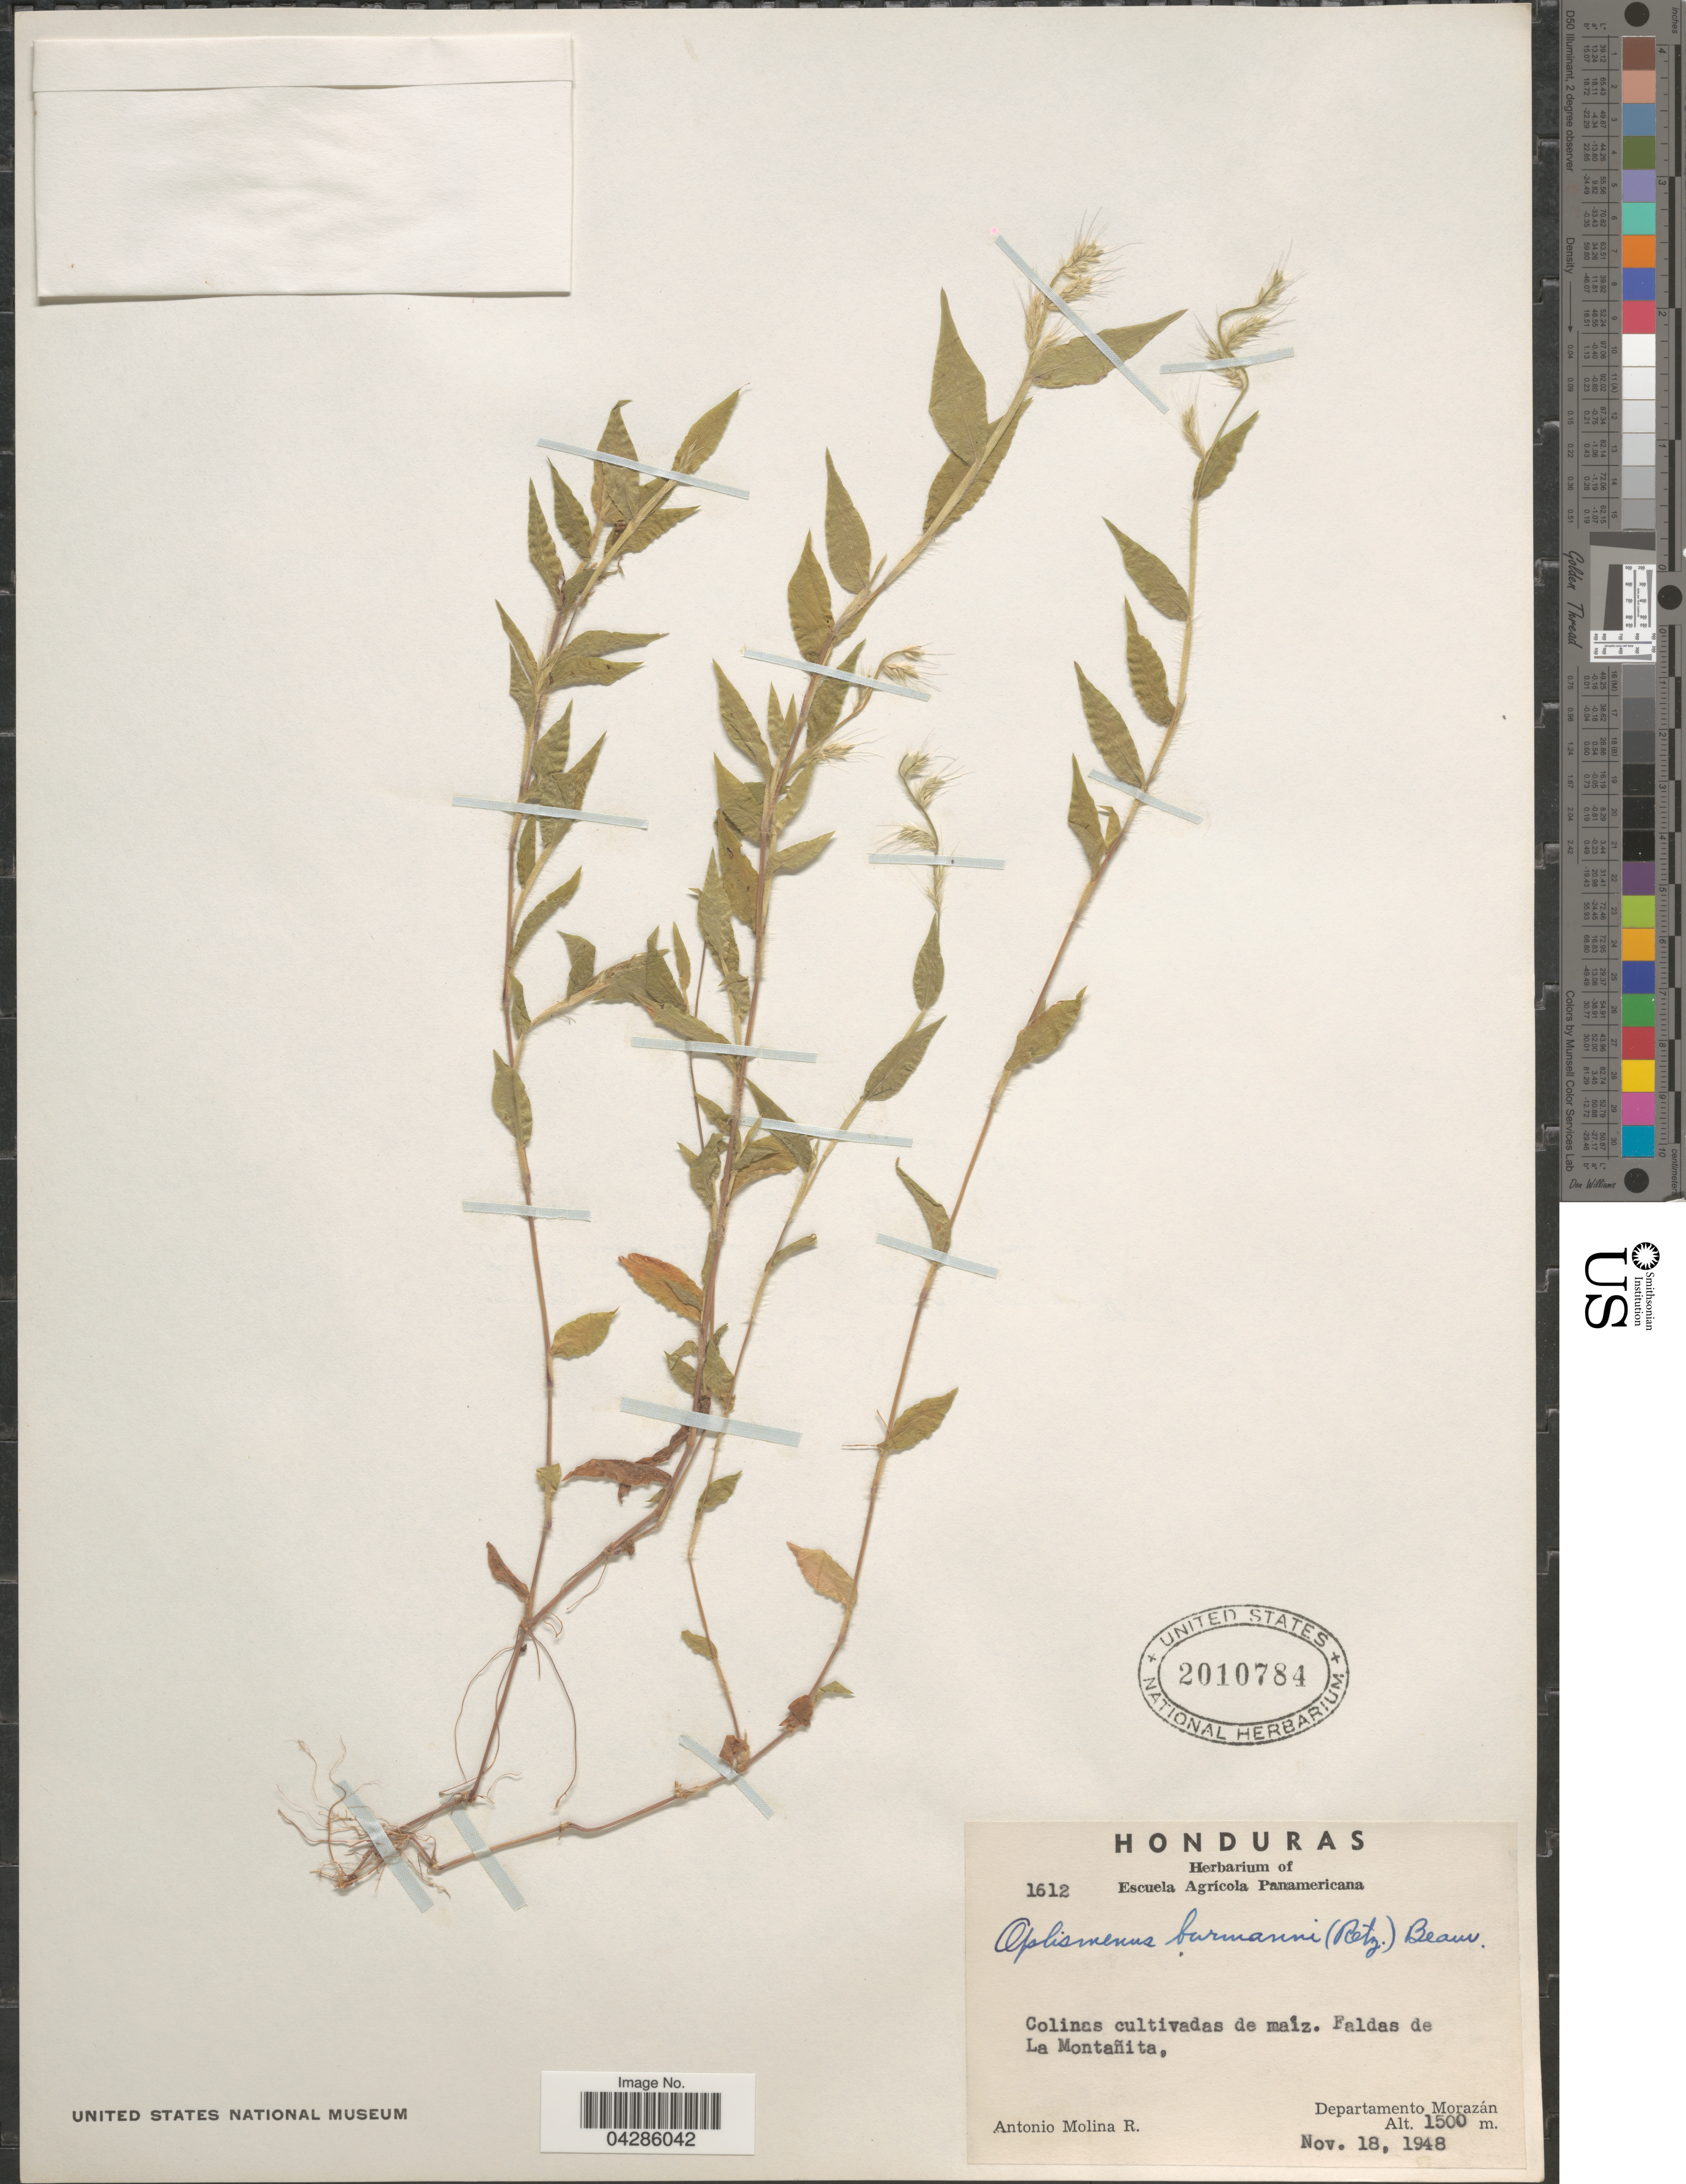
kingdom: Plantae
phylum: Tracheophyta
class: Liliopsida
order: Poales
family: Poaceae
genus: Oplismenus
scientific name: Oplismenus burmannii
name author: (Retz.) P. Beauv.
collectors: A. Molina R.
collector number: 1612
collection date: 1948-11-18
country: Honduras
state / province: Fco. Morazán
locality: Colinas cultivadas de maiz. Faldas de La Montañita, Departamento Morazán.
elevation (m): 1500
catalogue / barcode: US 2010784